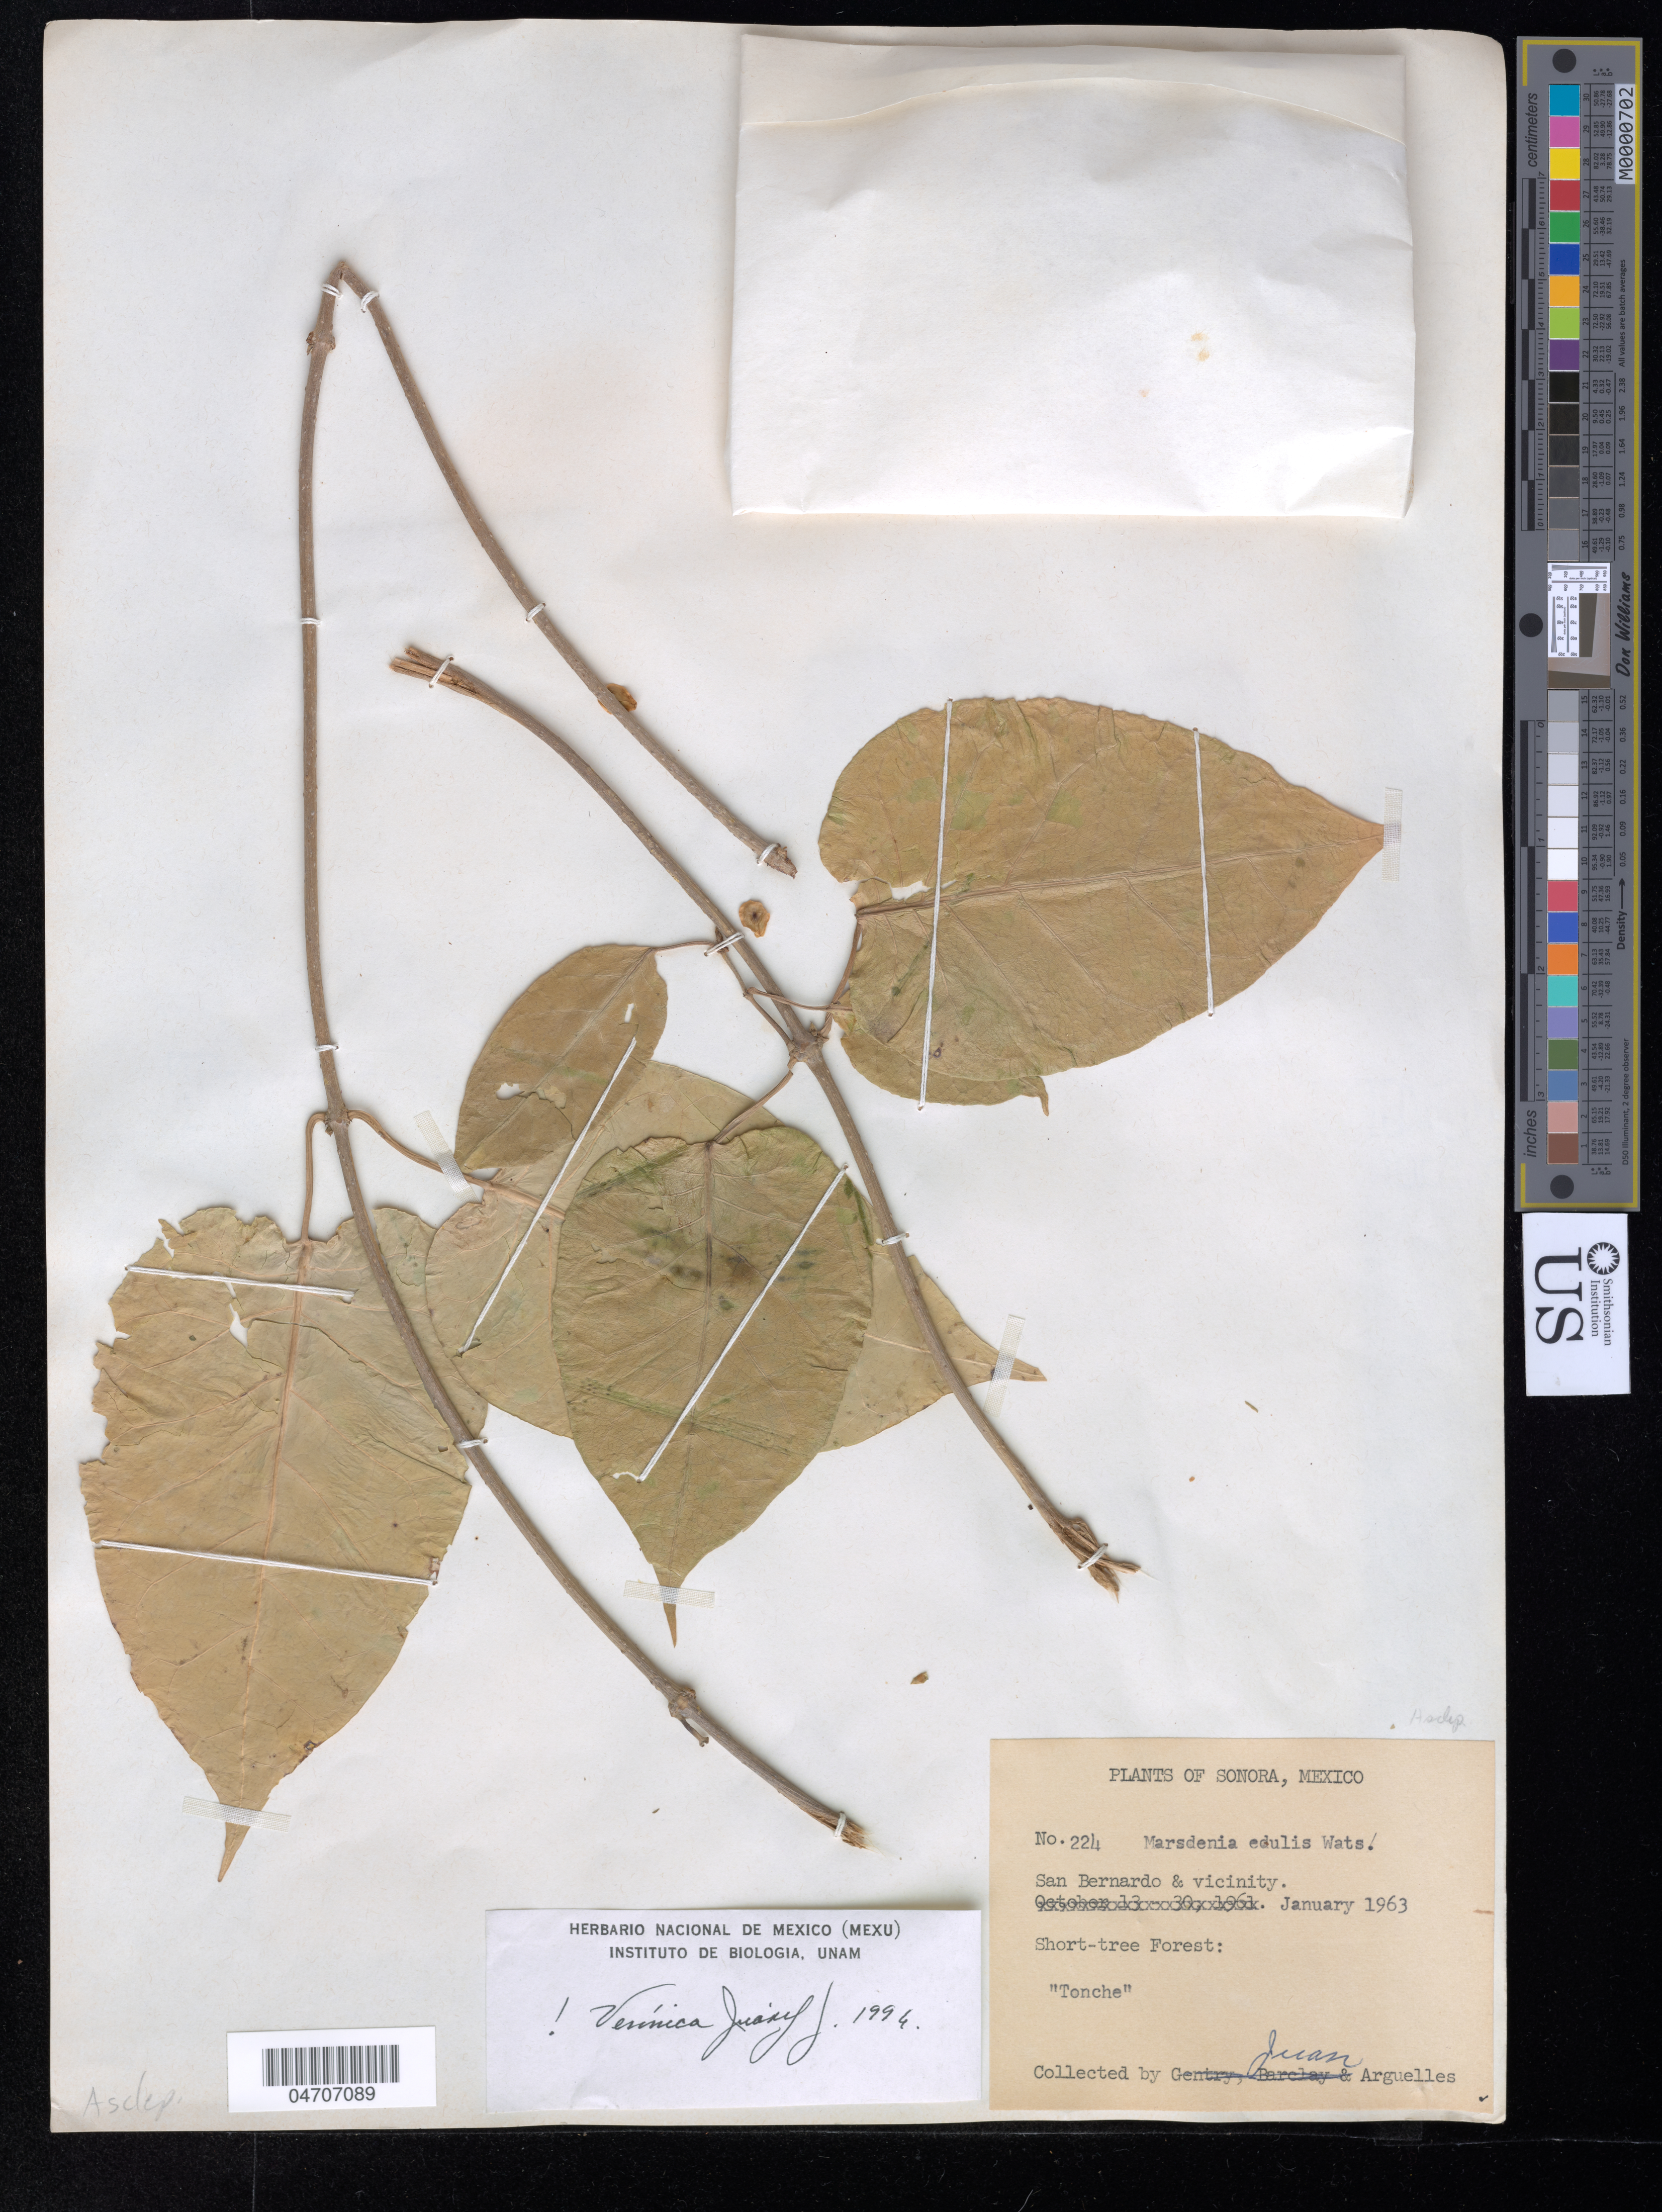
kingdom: Plantae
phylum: Tracheophyta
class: Magnoliopsida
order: Gentianales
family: Apocynaceae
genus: Marsdenia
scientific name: Marsdenia veronicae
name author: W.D. Stevens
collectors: J. Arguelles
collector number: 224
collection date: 1963-01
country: Mexico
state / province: Sonora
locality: San Bernardo & vicinity.